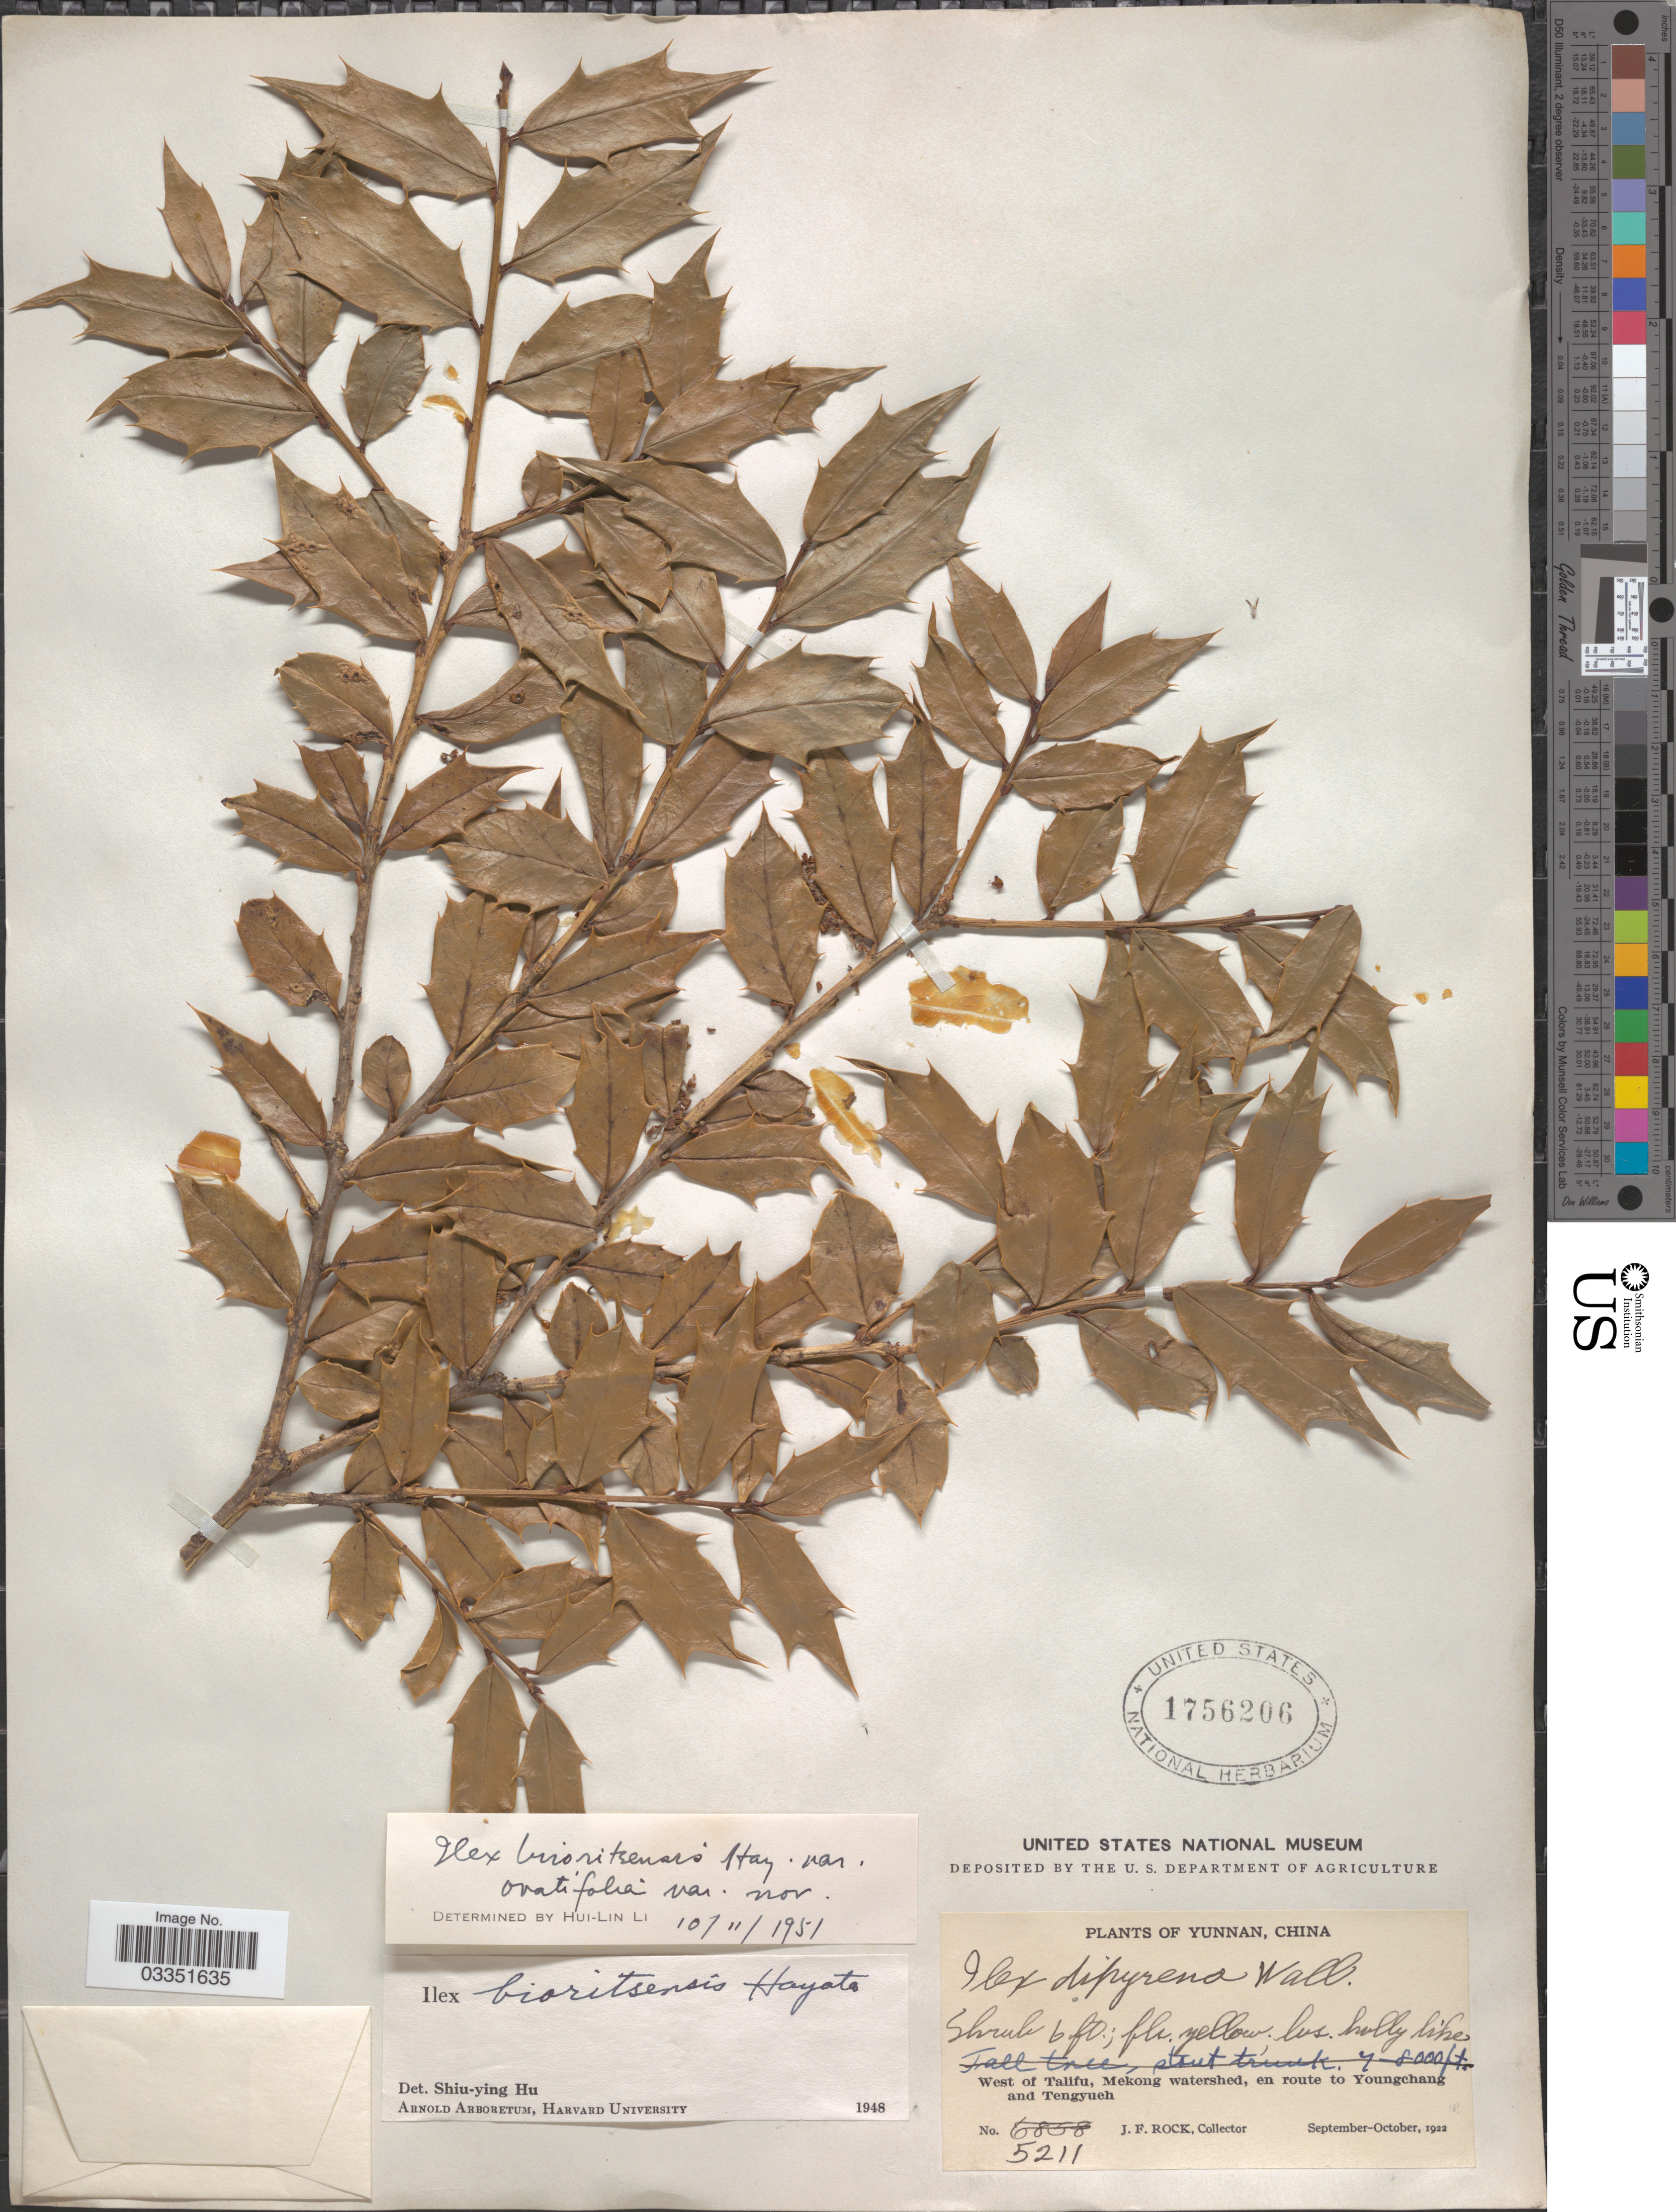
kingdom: Plantae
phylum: Tracheophyta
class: Magnoliopsida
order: Aquifoliales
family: Aquifoliaceae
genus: Ilex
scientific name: Ilex bioritsensis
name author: Hayata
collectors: J. Rock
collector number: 5211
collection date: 1922-09/1922-10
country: China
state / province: Yunnan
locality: West of Talifu, Mekong watershed, en route to Youngchang and Tengyueh.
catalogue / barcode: US 1756206